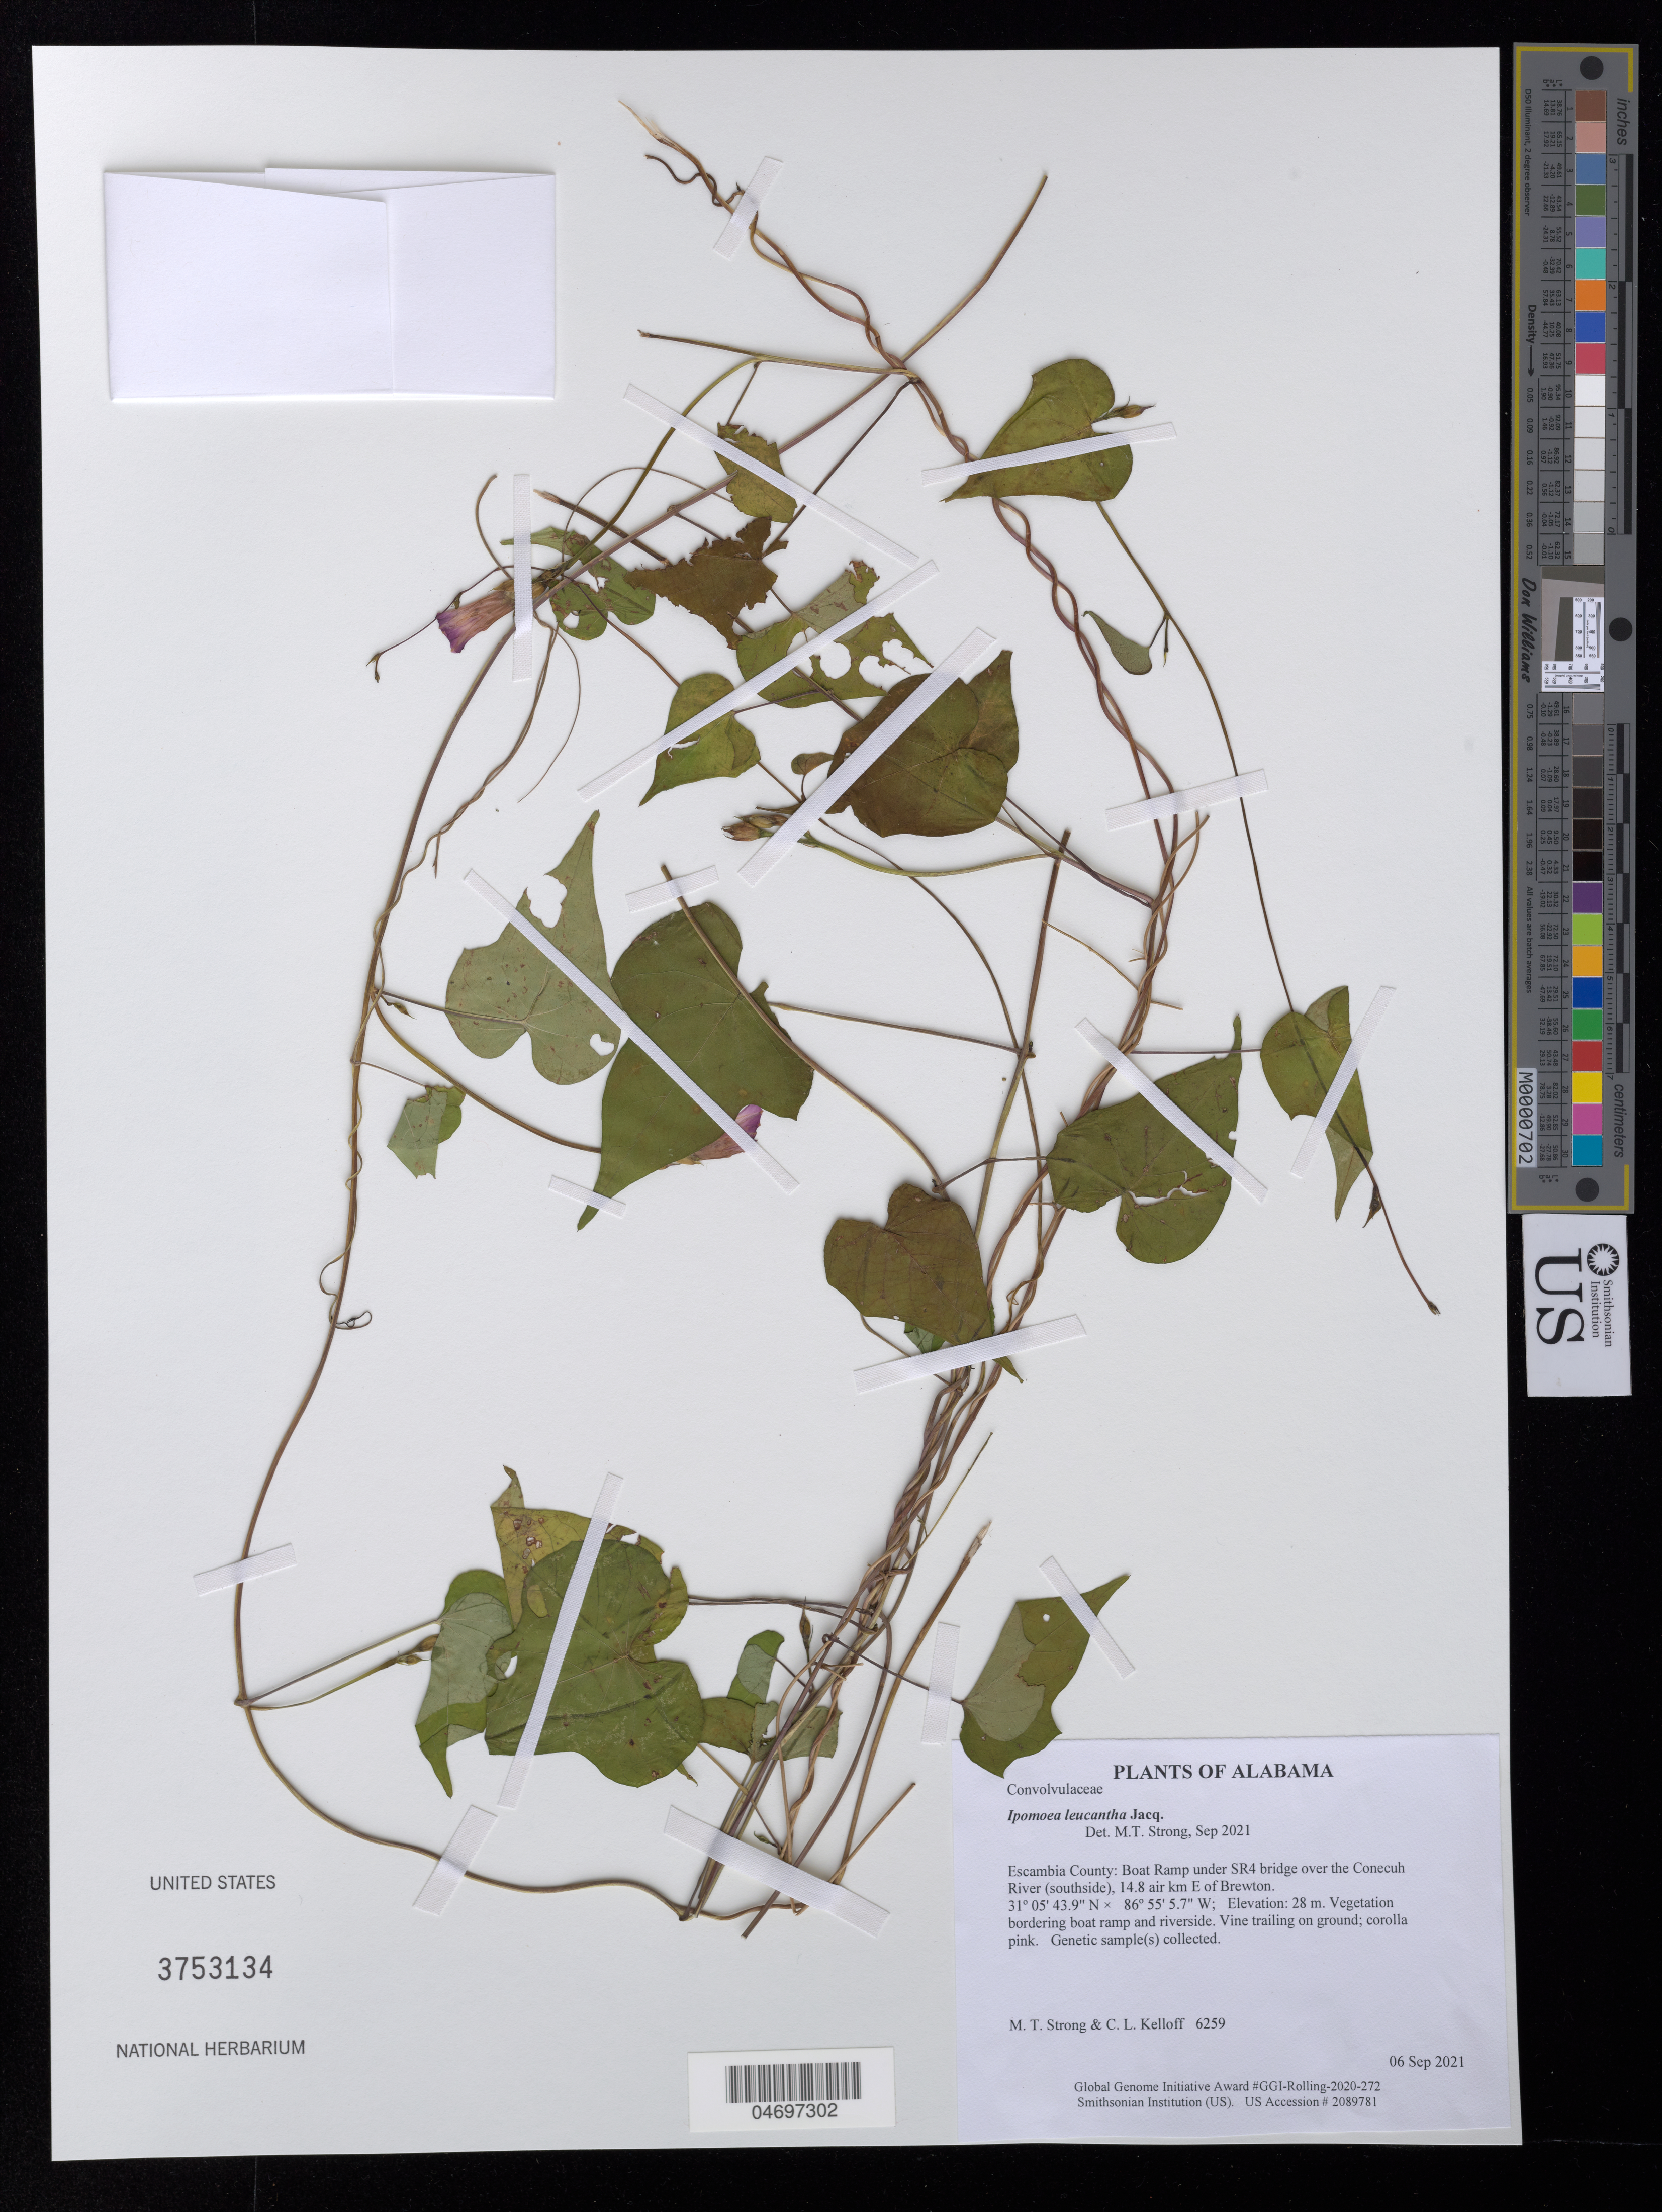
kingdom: Plantae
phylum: Tracheophyta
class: Magnoliopsida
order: Solanales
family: Convolvulaceae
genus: Ipomoea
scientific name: Ipomoea leucantha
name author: Jacq.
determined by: Strong, Mark T.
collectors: M. T. Strong & C. L. Kelloff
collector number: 6259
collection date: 2021-09-06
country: United States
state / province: Alabama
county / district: Escambia County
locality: Boat Ramp under SR4 bridge over the Conecuh River (southside), 14.8 air km E of Brewton.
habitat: Vegetation bordering boat ramp and riverside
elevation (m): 28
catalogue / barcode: US 3753134